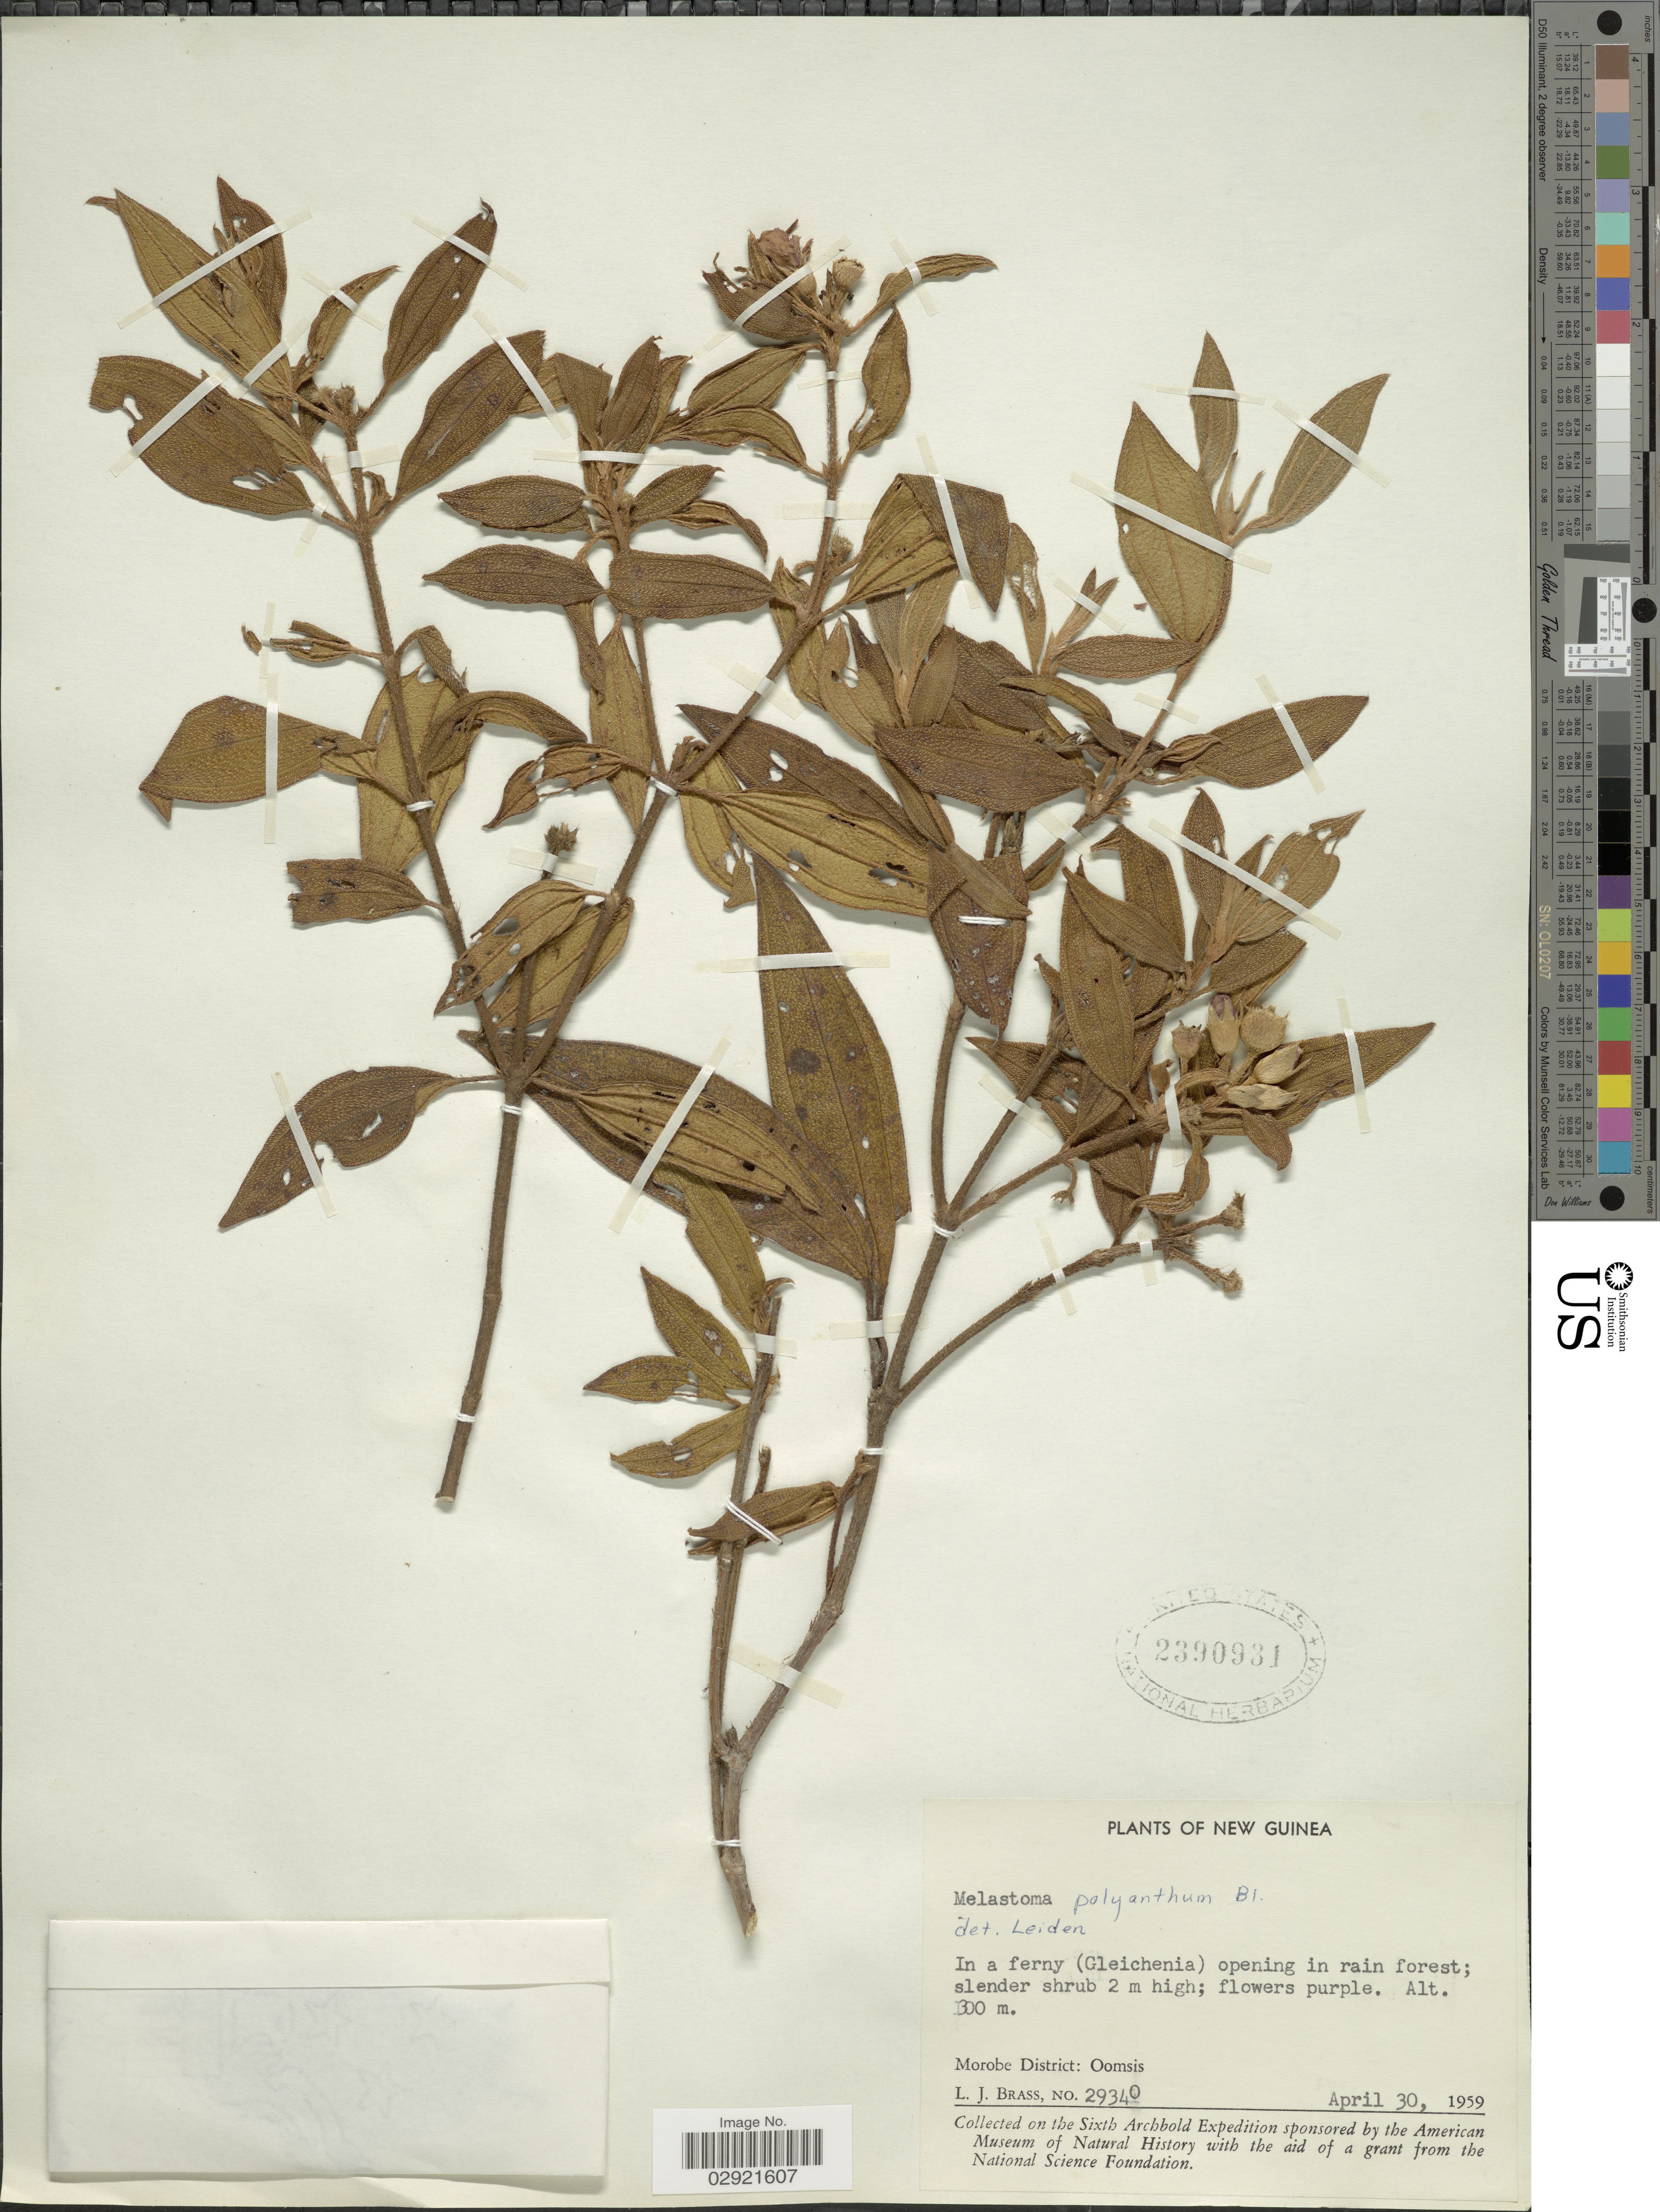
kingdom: Plantae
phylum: Tracheophyta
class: Magnoliopsida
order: Myrtales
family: Melastomataceae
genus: Melastoma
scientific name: Melastoma malabathricum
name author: L.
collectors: L. J. Brass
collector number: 29340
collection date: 1959-04-30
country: Papua New Guinea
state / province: Morobe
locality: New Guinea. Morobe District: Oomsis.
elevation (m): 1300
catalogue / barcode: US 2390931